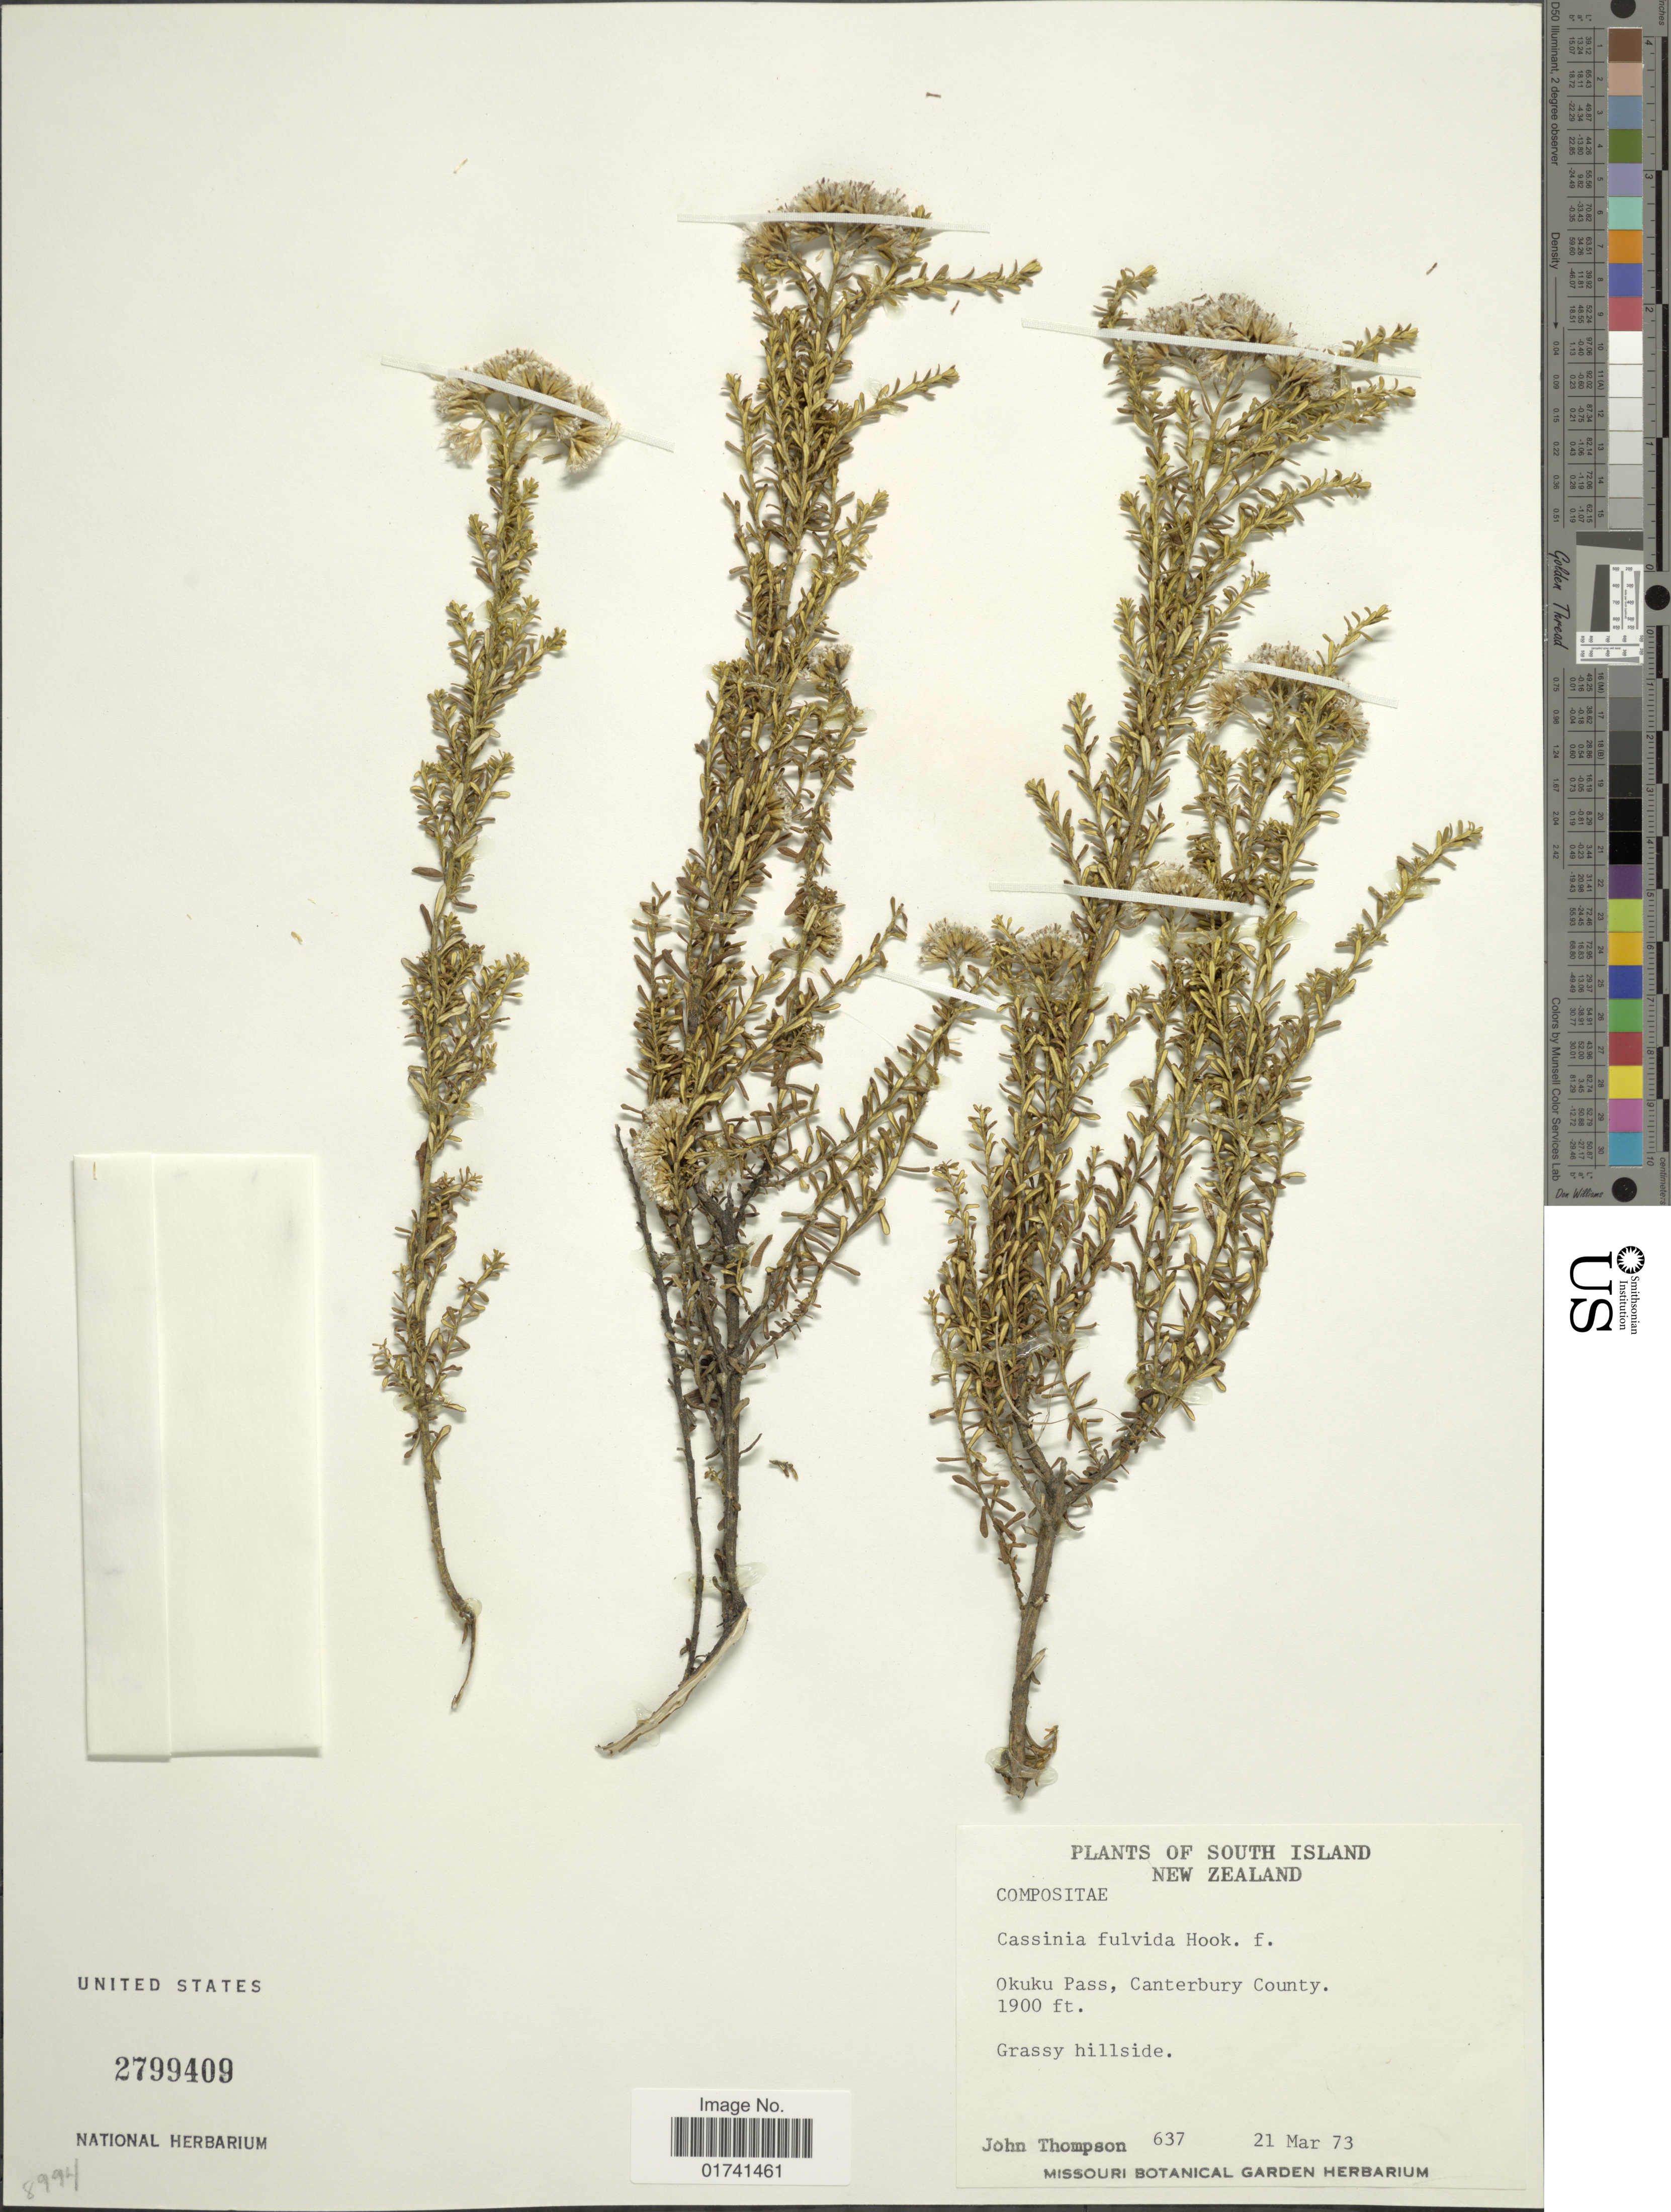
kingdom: Plantae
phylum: Tracheophyta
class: Magnoliopsida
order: Asterales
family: Asteraceae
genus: Cassinia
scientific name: Cassinia fulvida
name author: A. Cunn. & DC.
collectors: J. Thompson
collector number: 637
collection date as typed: Transcribed d/m/y: 21/3/73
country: New Zealand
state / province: Canterbury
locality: Okuku Pass, Canterbury County, South Island.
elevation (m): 579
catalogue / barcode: US 2799409